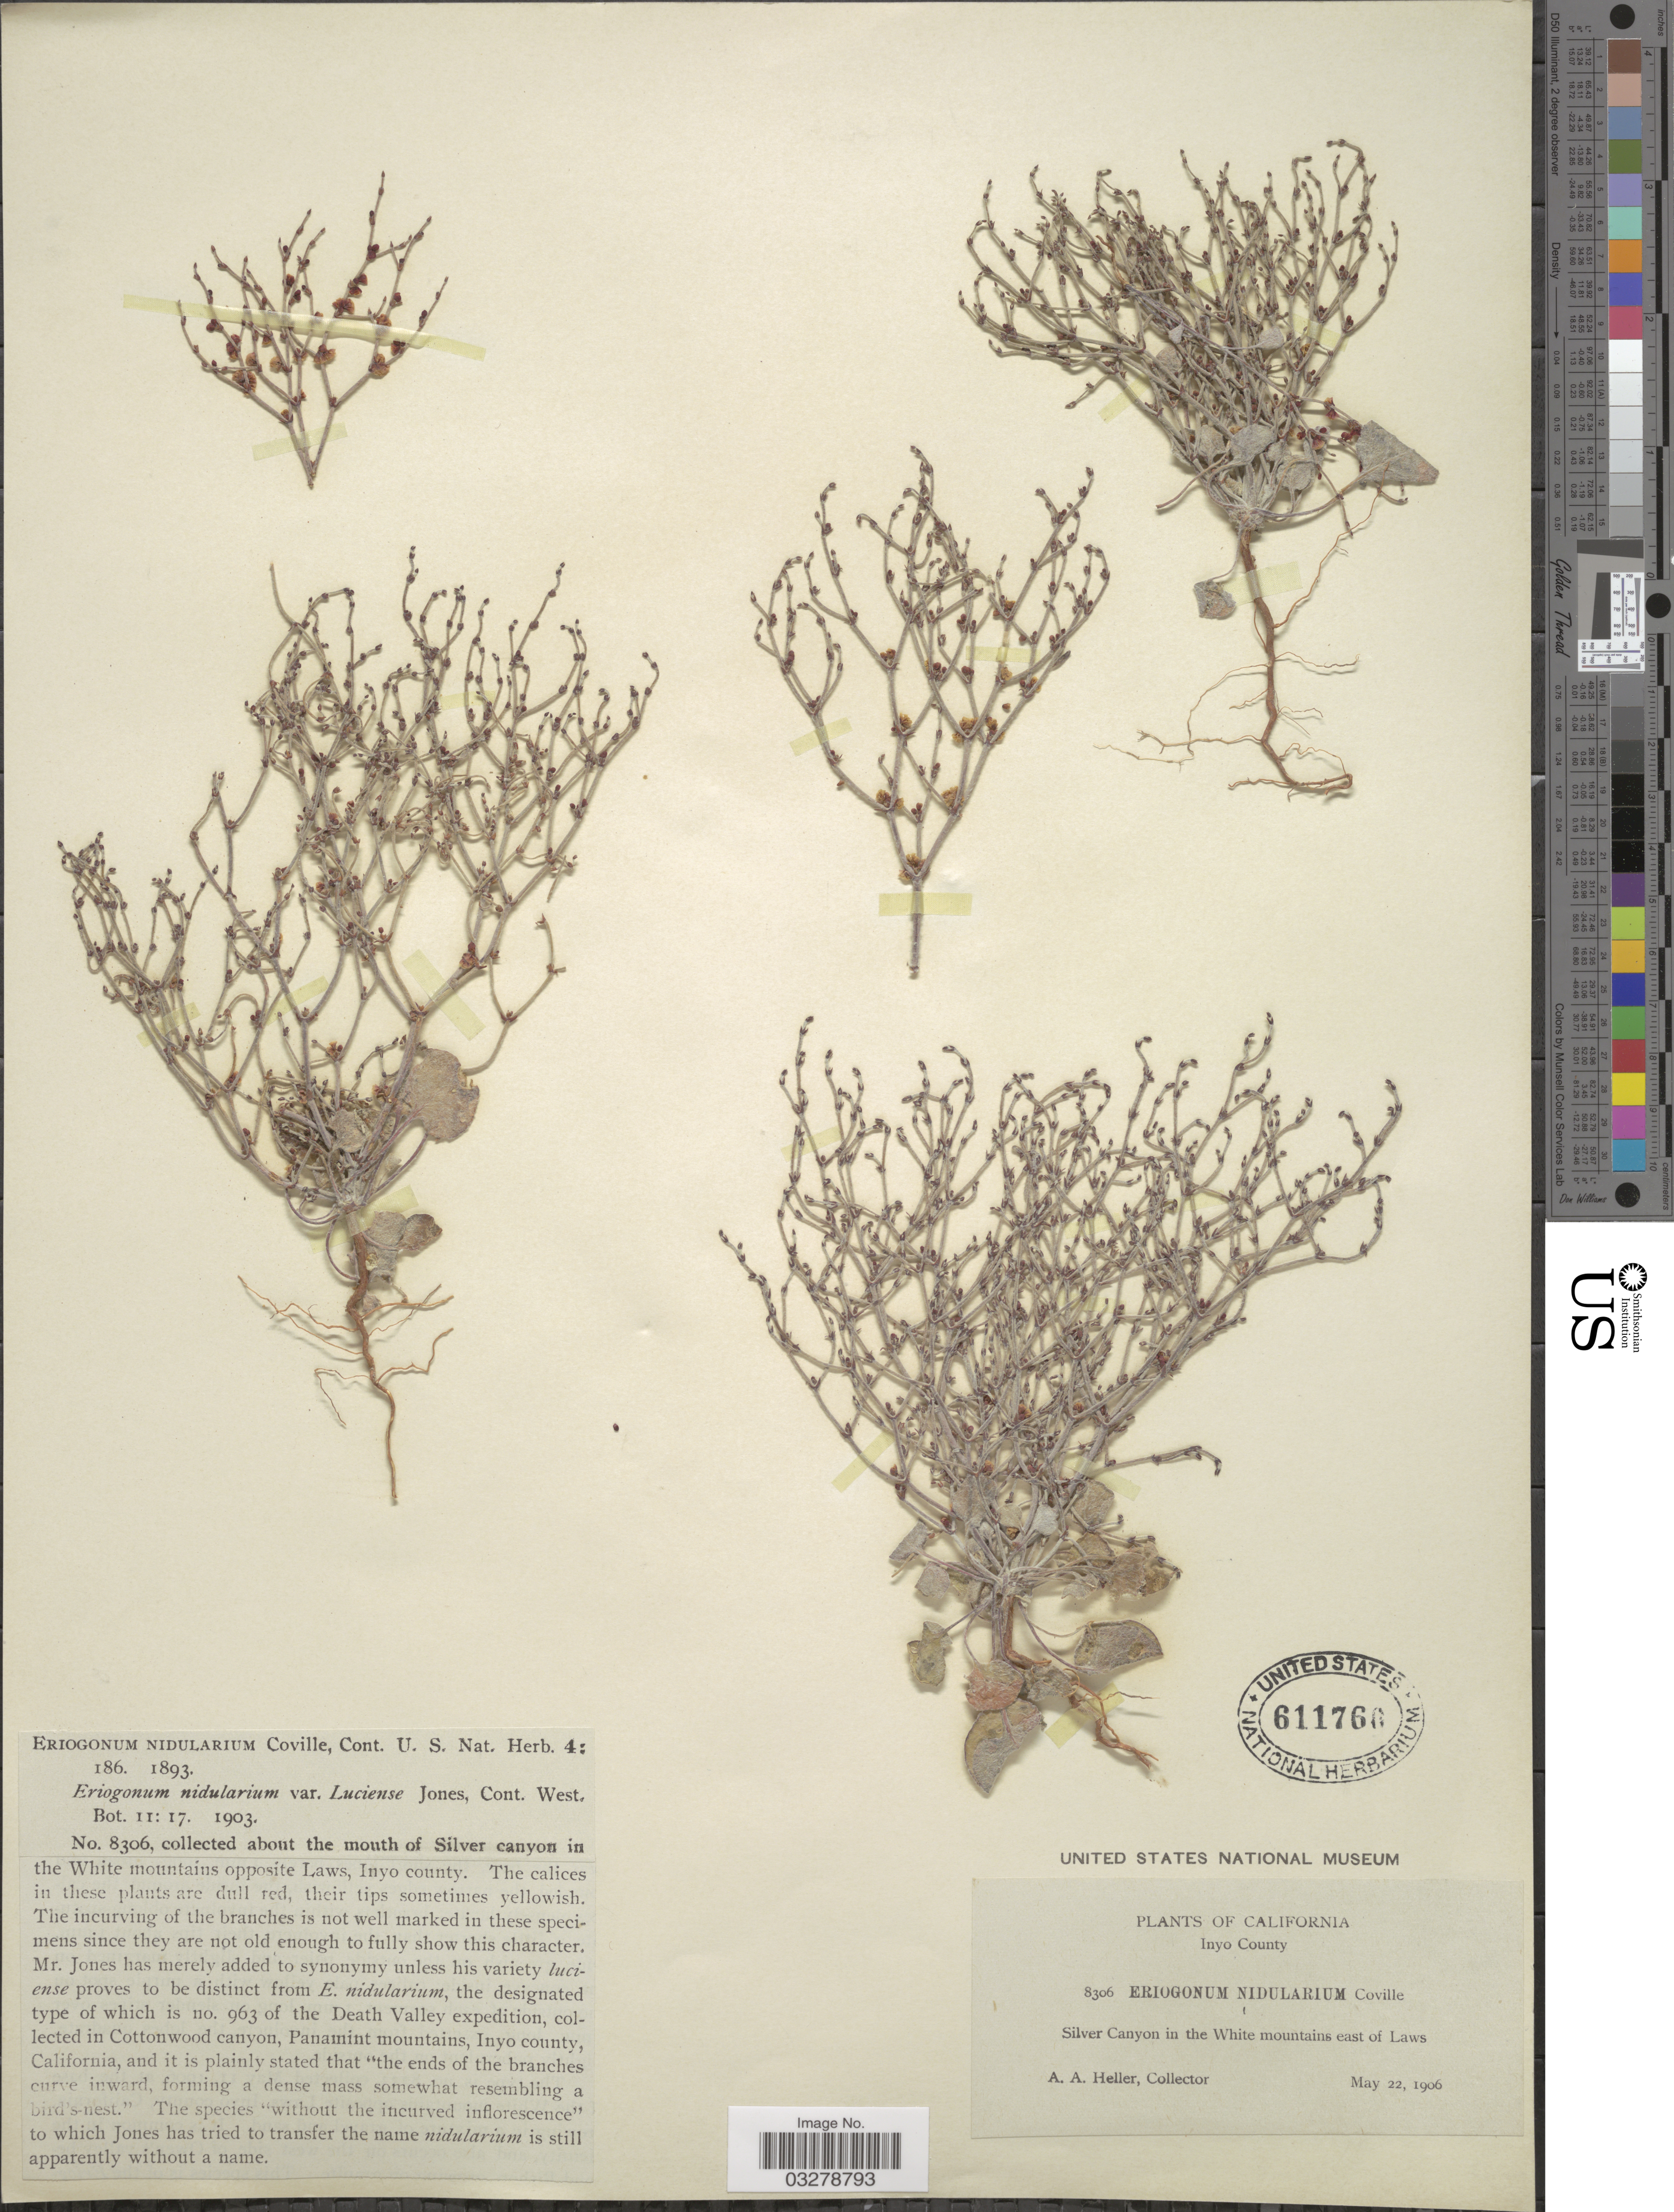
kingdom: Plantae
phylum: Tracheophyta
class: Magnoliopsida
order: Caryophyllales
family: Polygonaceae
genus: Eriogonum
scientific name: Eriogonum nidularium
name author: Coville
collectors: A. A. Heller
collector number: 8306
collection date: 1906-05-22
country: United States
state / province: California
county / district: Inyo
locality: Inyo County. About mouth of Silver canyon in the White mountains opposite Laws.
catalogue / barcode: US 611760